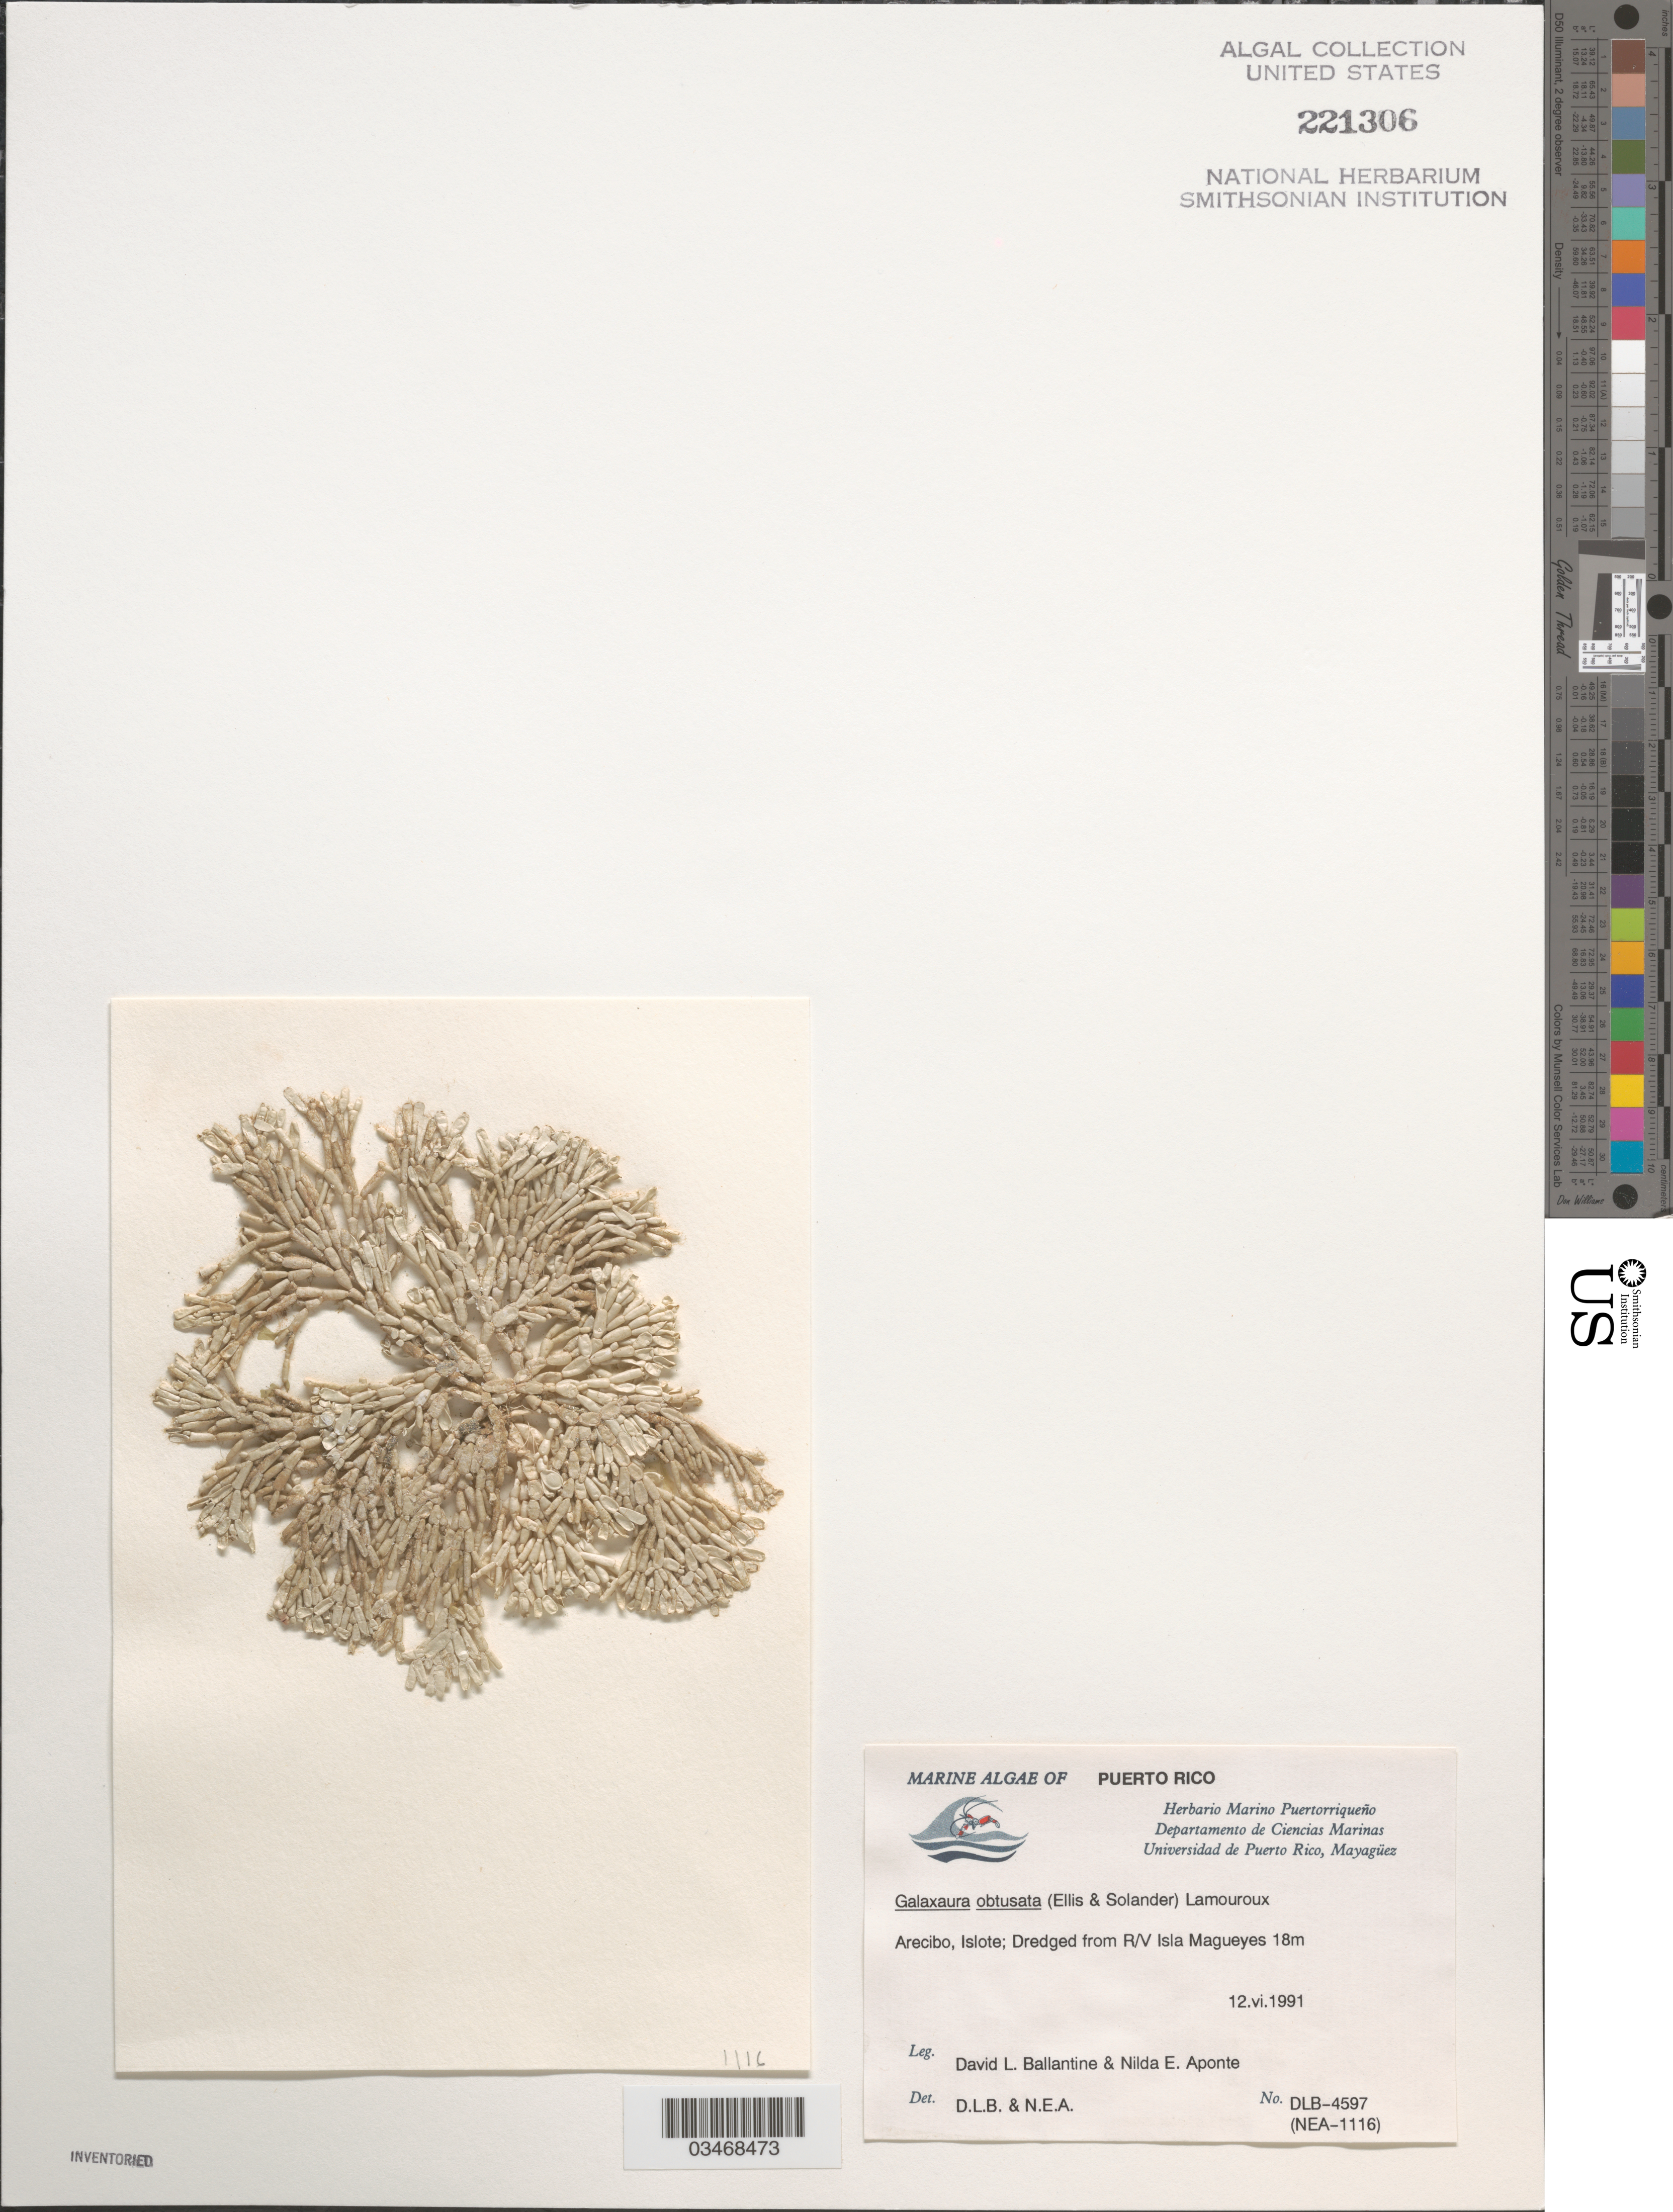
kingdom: Plantae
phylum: Rhodophyta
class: Florideophyceae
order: Nemaliales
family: Galaxauraceae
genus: Galaxaura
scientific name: Galaxaura obtusata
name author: (Ellis & Sol.) J.V.Lamouroux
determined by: Ballantine, D. L.; Aponte, N. E.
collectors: D.L. Ballantine & N. E. Aponte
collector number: DLB 4597, NEA 1116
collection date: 1991-06-12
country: Puerto Rico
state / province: Arecibo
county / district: Islote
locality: Dredged from R/V Isla Magueyes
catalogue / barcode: US 221306